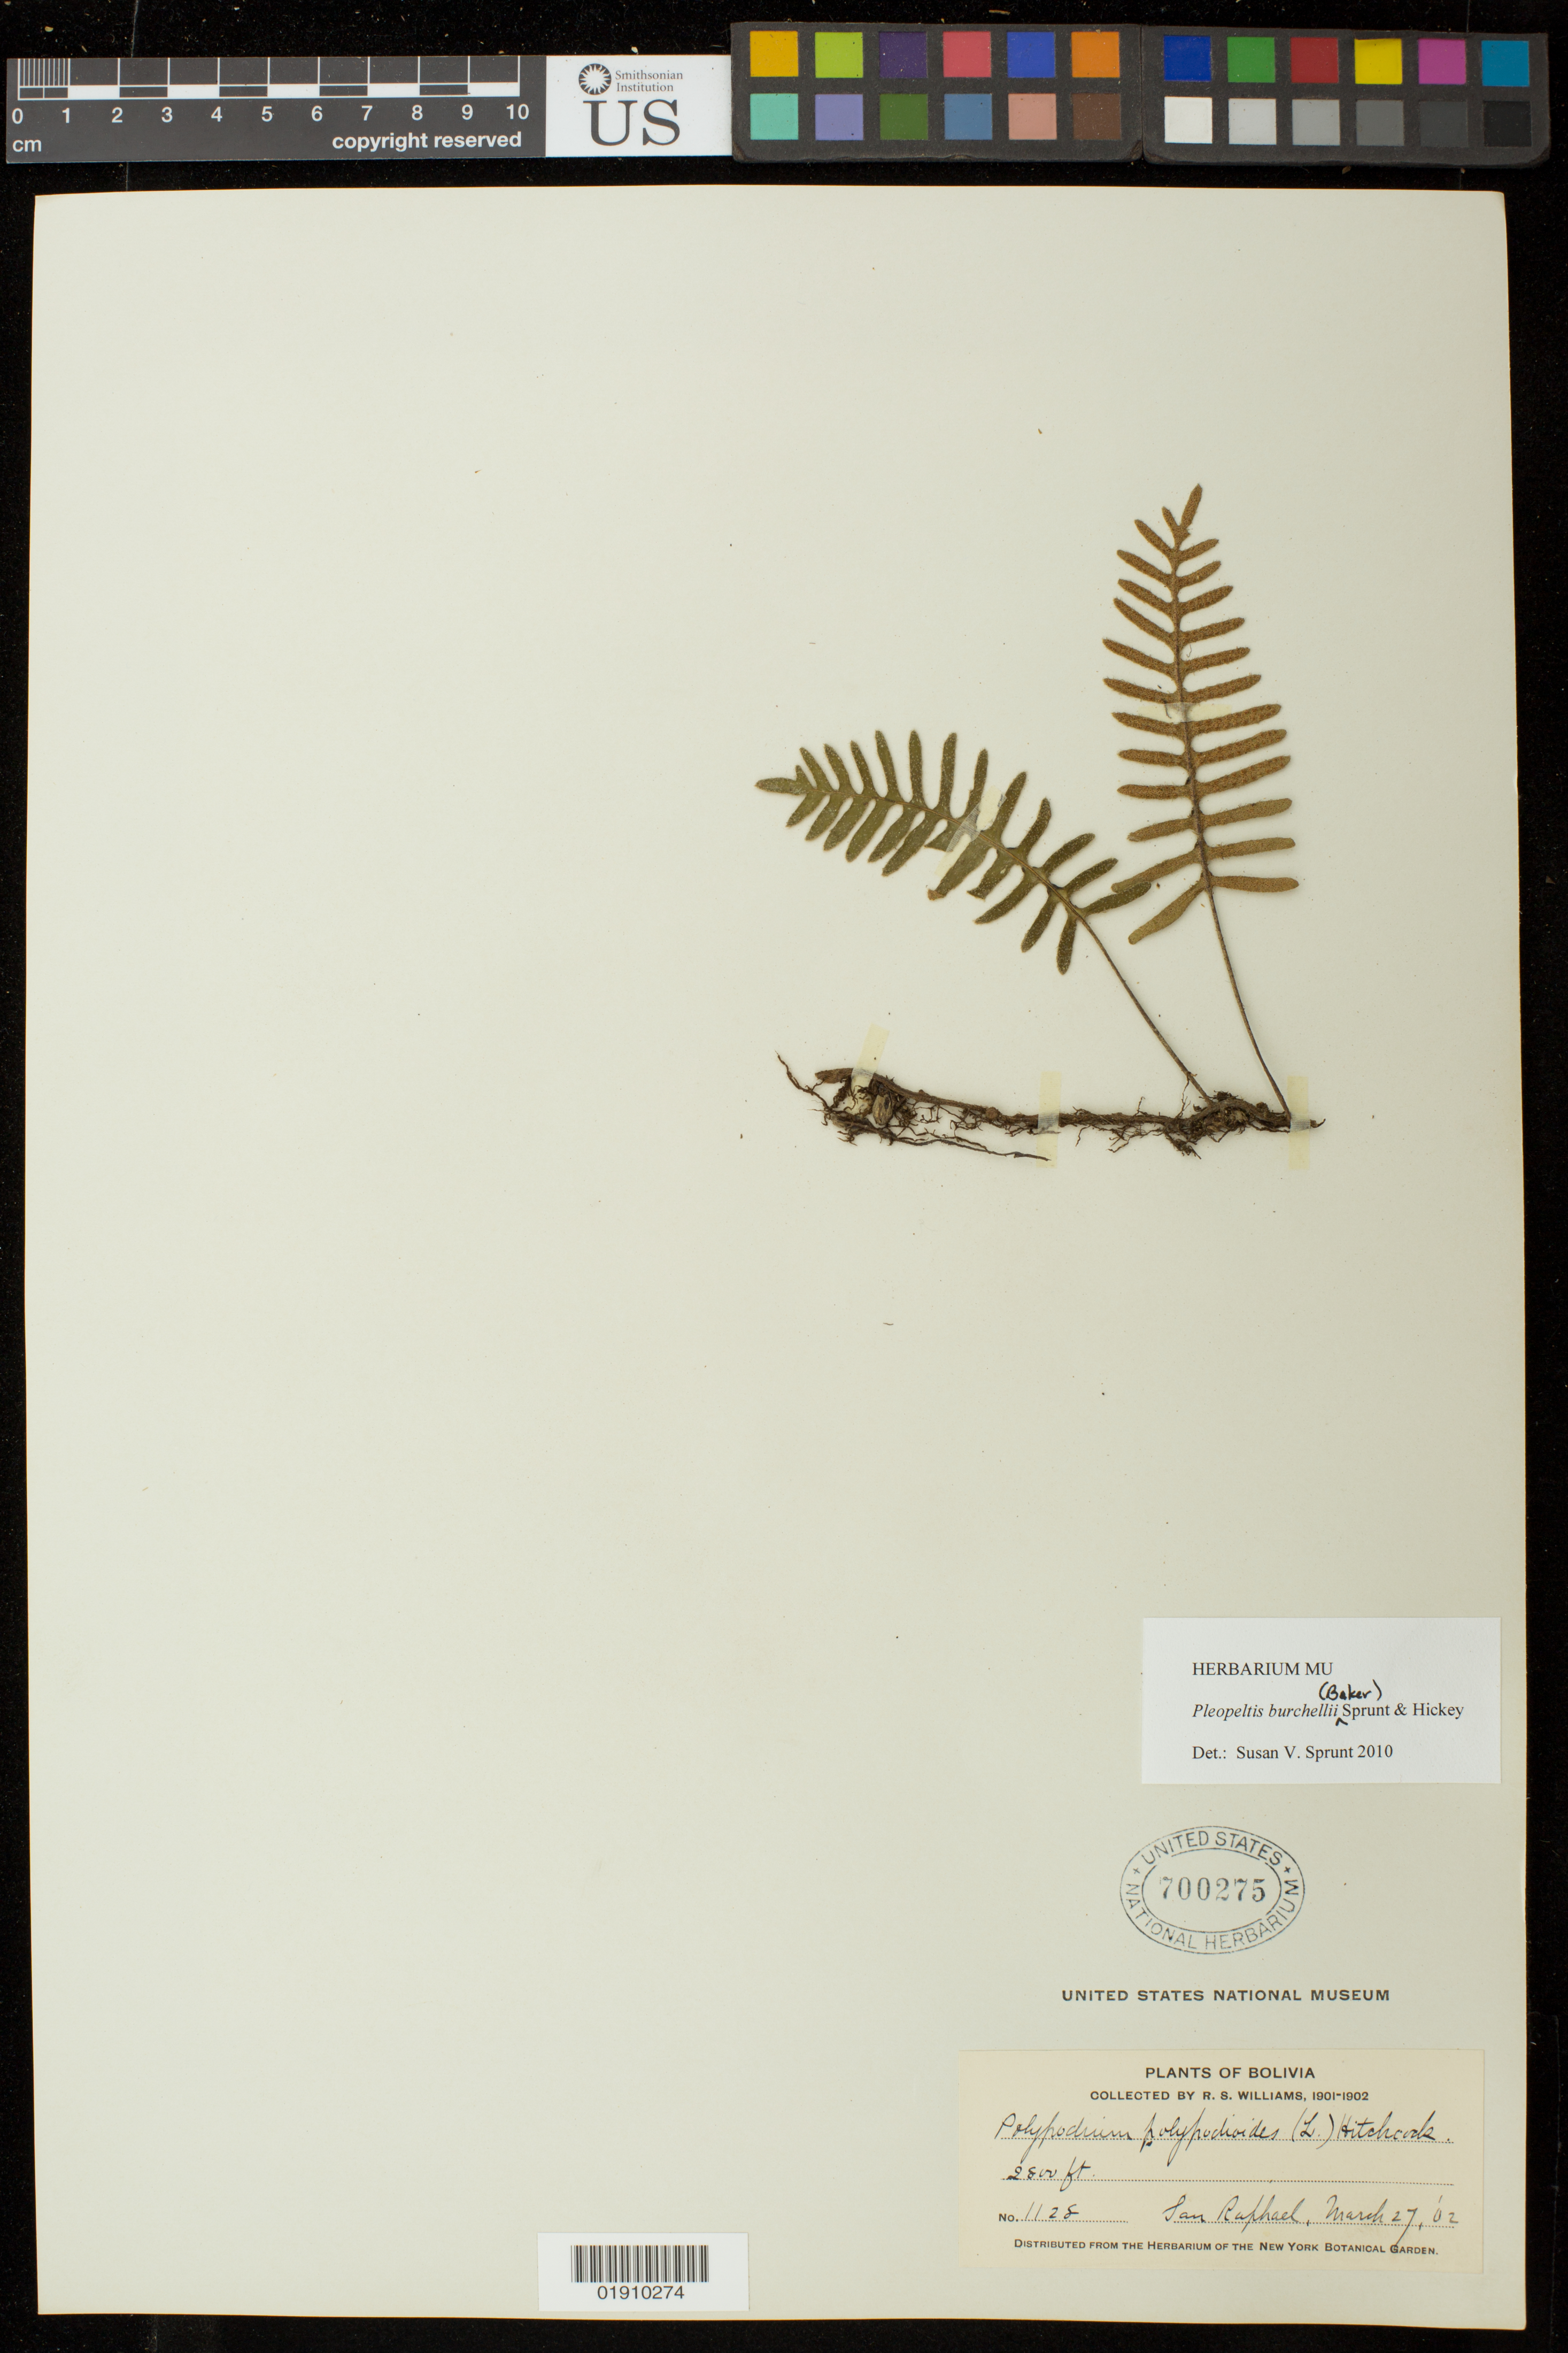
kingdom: Plantae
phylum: Tracheophyta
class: Polypodiopsida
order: Polypodiales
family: Polypodiaceae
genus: Pleopeltis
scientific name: Pleopeltis burchellii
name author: (Baker) Sprunt & Hickey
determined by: Sprunt, S. V.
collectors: R. S. Williams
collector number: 1128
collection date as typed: March 27, '02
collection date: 1902-03-27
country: Bolivia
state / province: La Paz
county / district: Franz Tamayo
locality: San Rafael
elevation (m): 853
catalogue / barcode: US 700275